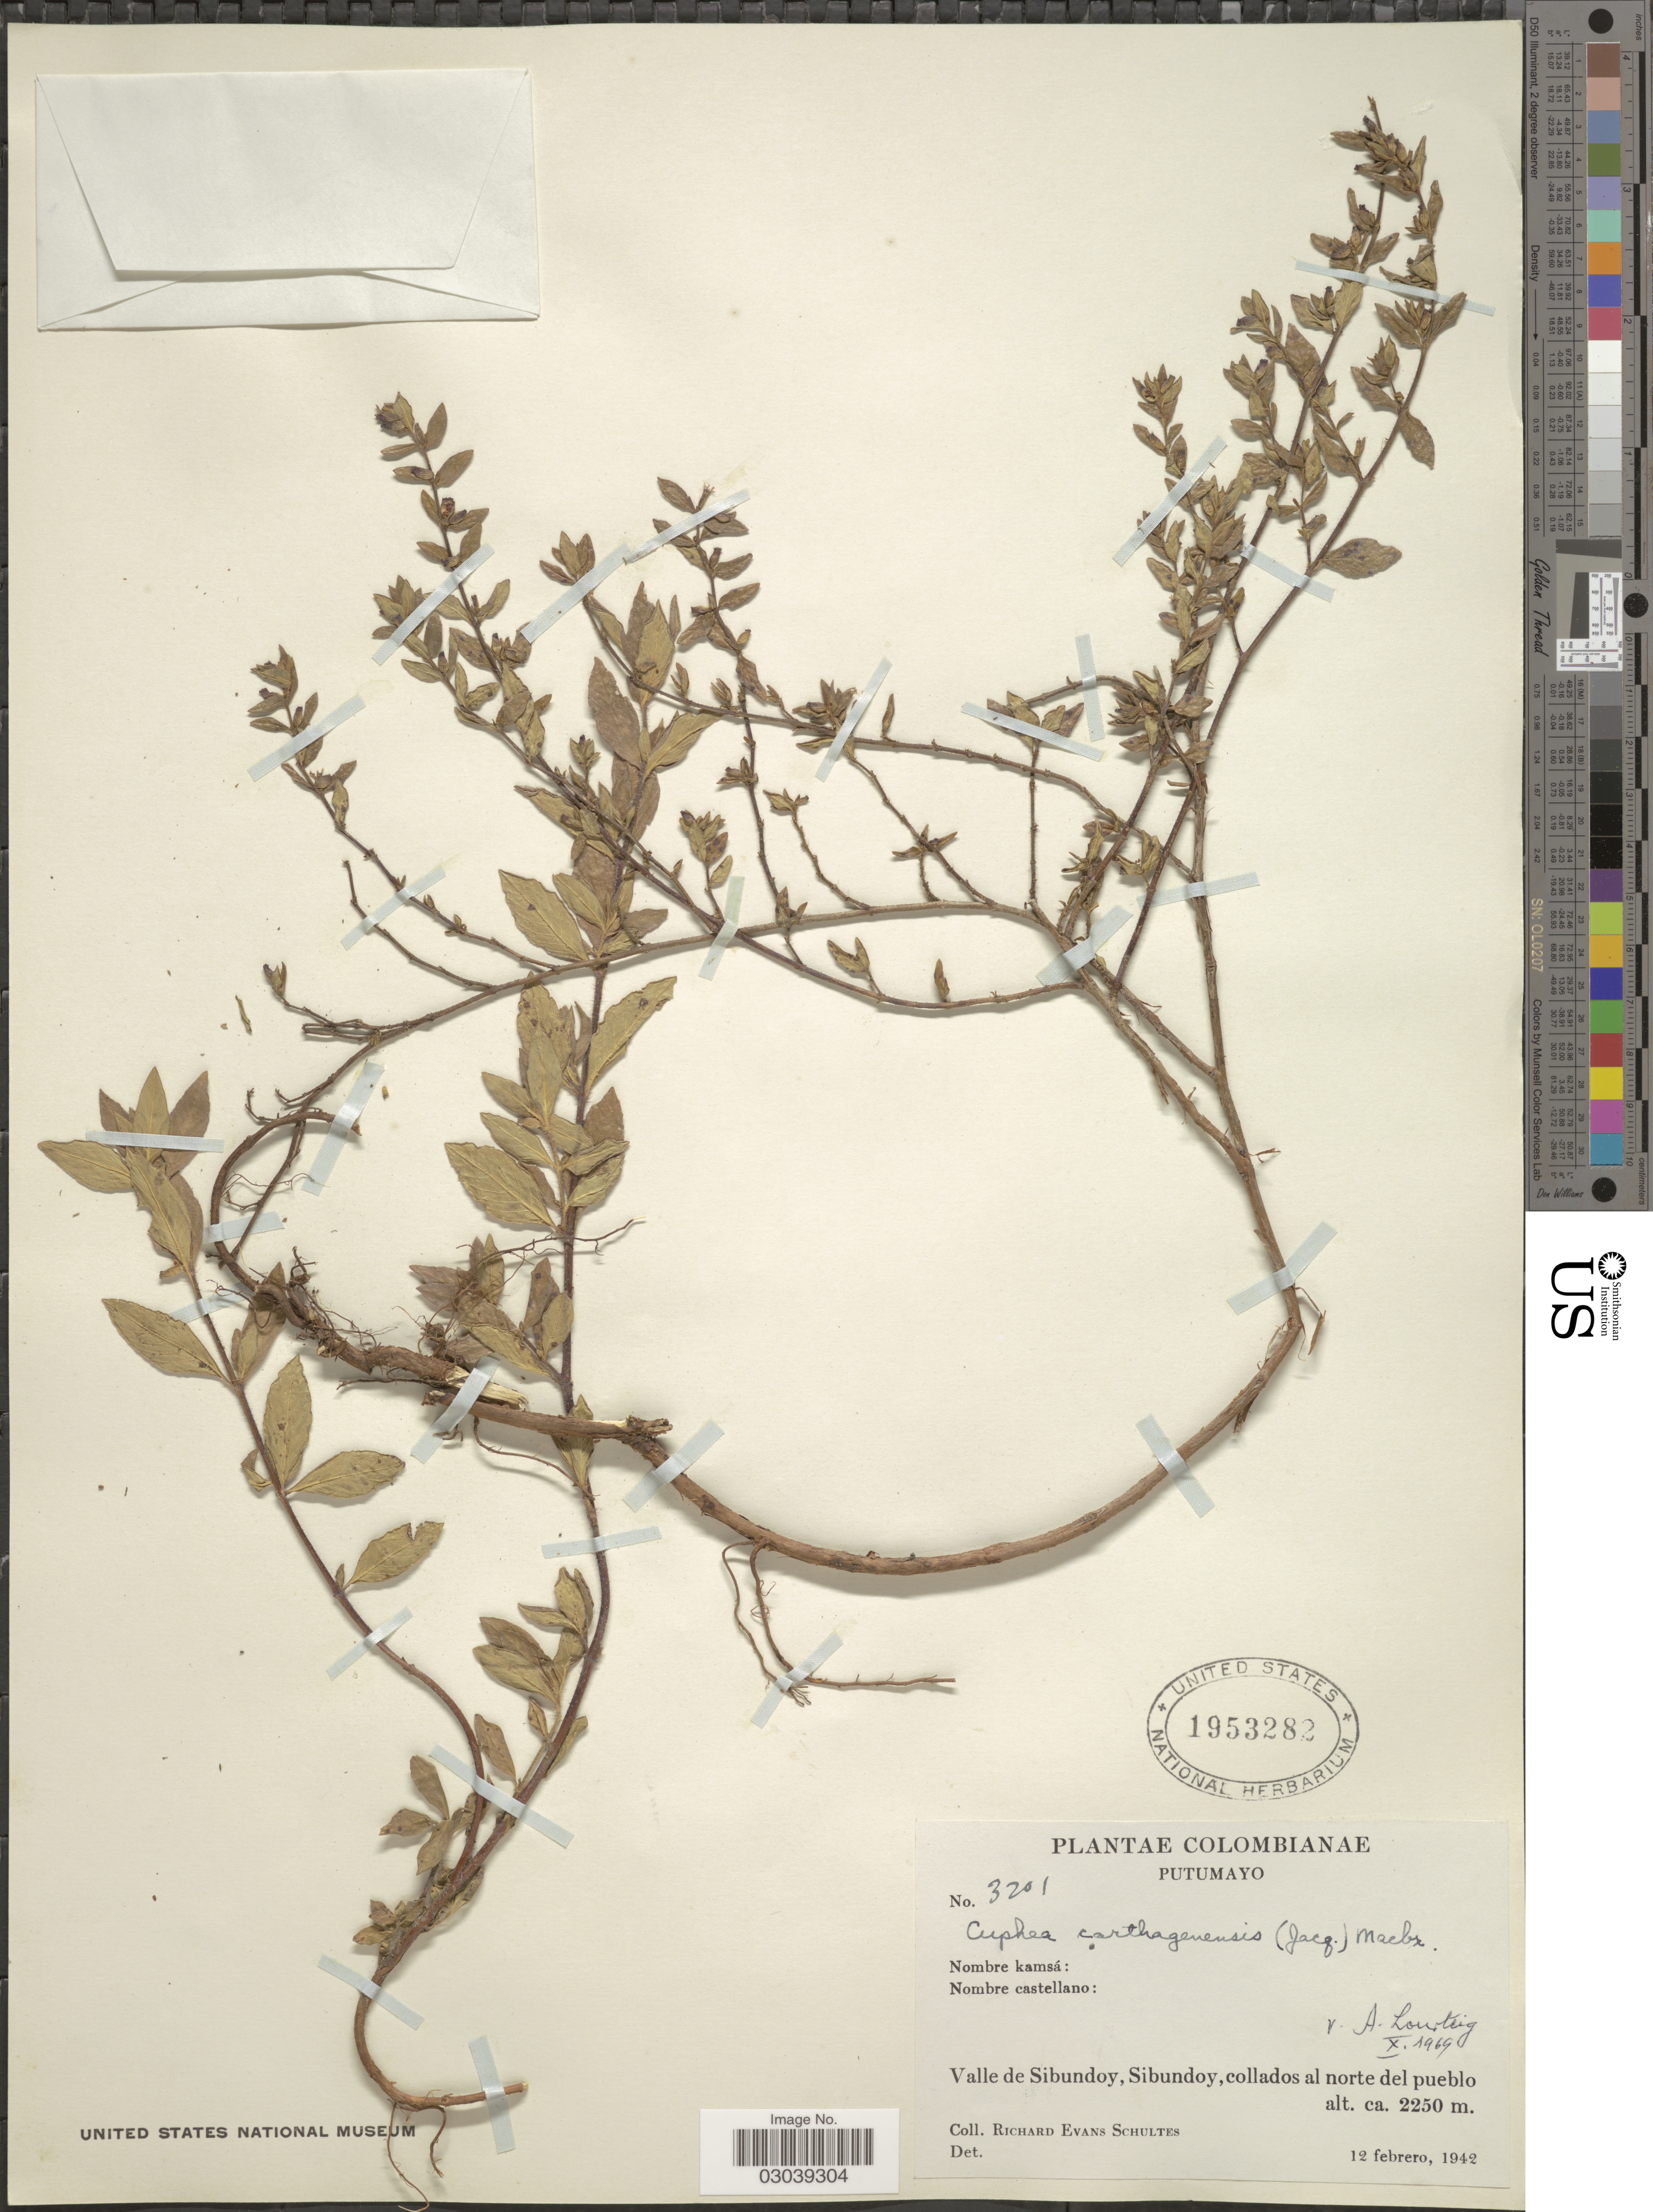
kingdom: Plantae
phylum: Tracheophyta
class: Magnoliopsida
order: Myrtales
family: Lythraceae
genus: Cuphea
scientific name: Cuphea carthagenensis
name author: (Jacq.) J.F. Macbr.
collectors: R. E. Schultes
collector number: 3201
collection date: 1942-02-12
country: Colombia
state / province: Putumayo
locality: Valle de Sibundoy, Sibundoy, collados al norte del pueblo.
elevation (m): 2250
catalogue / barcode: US 1953282